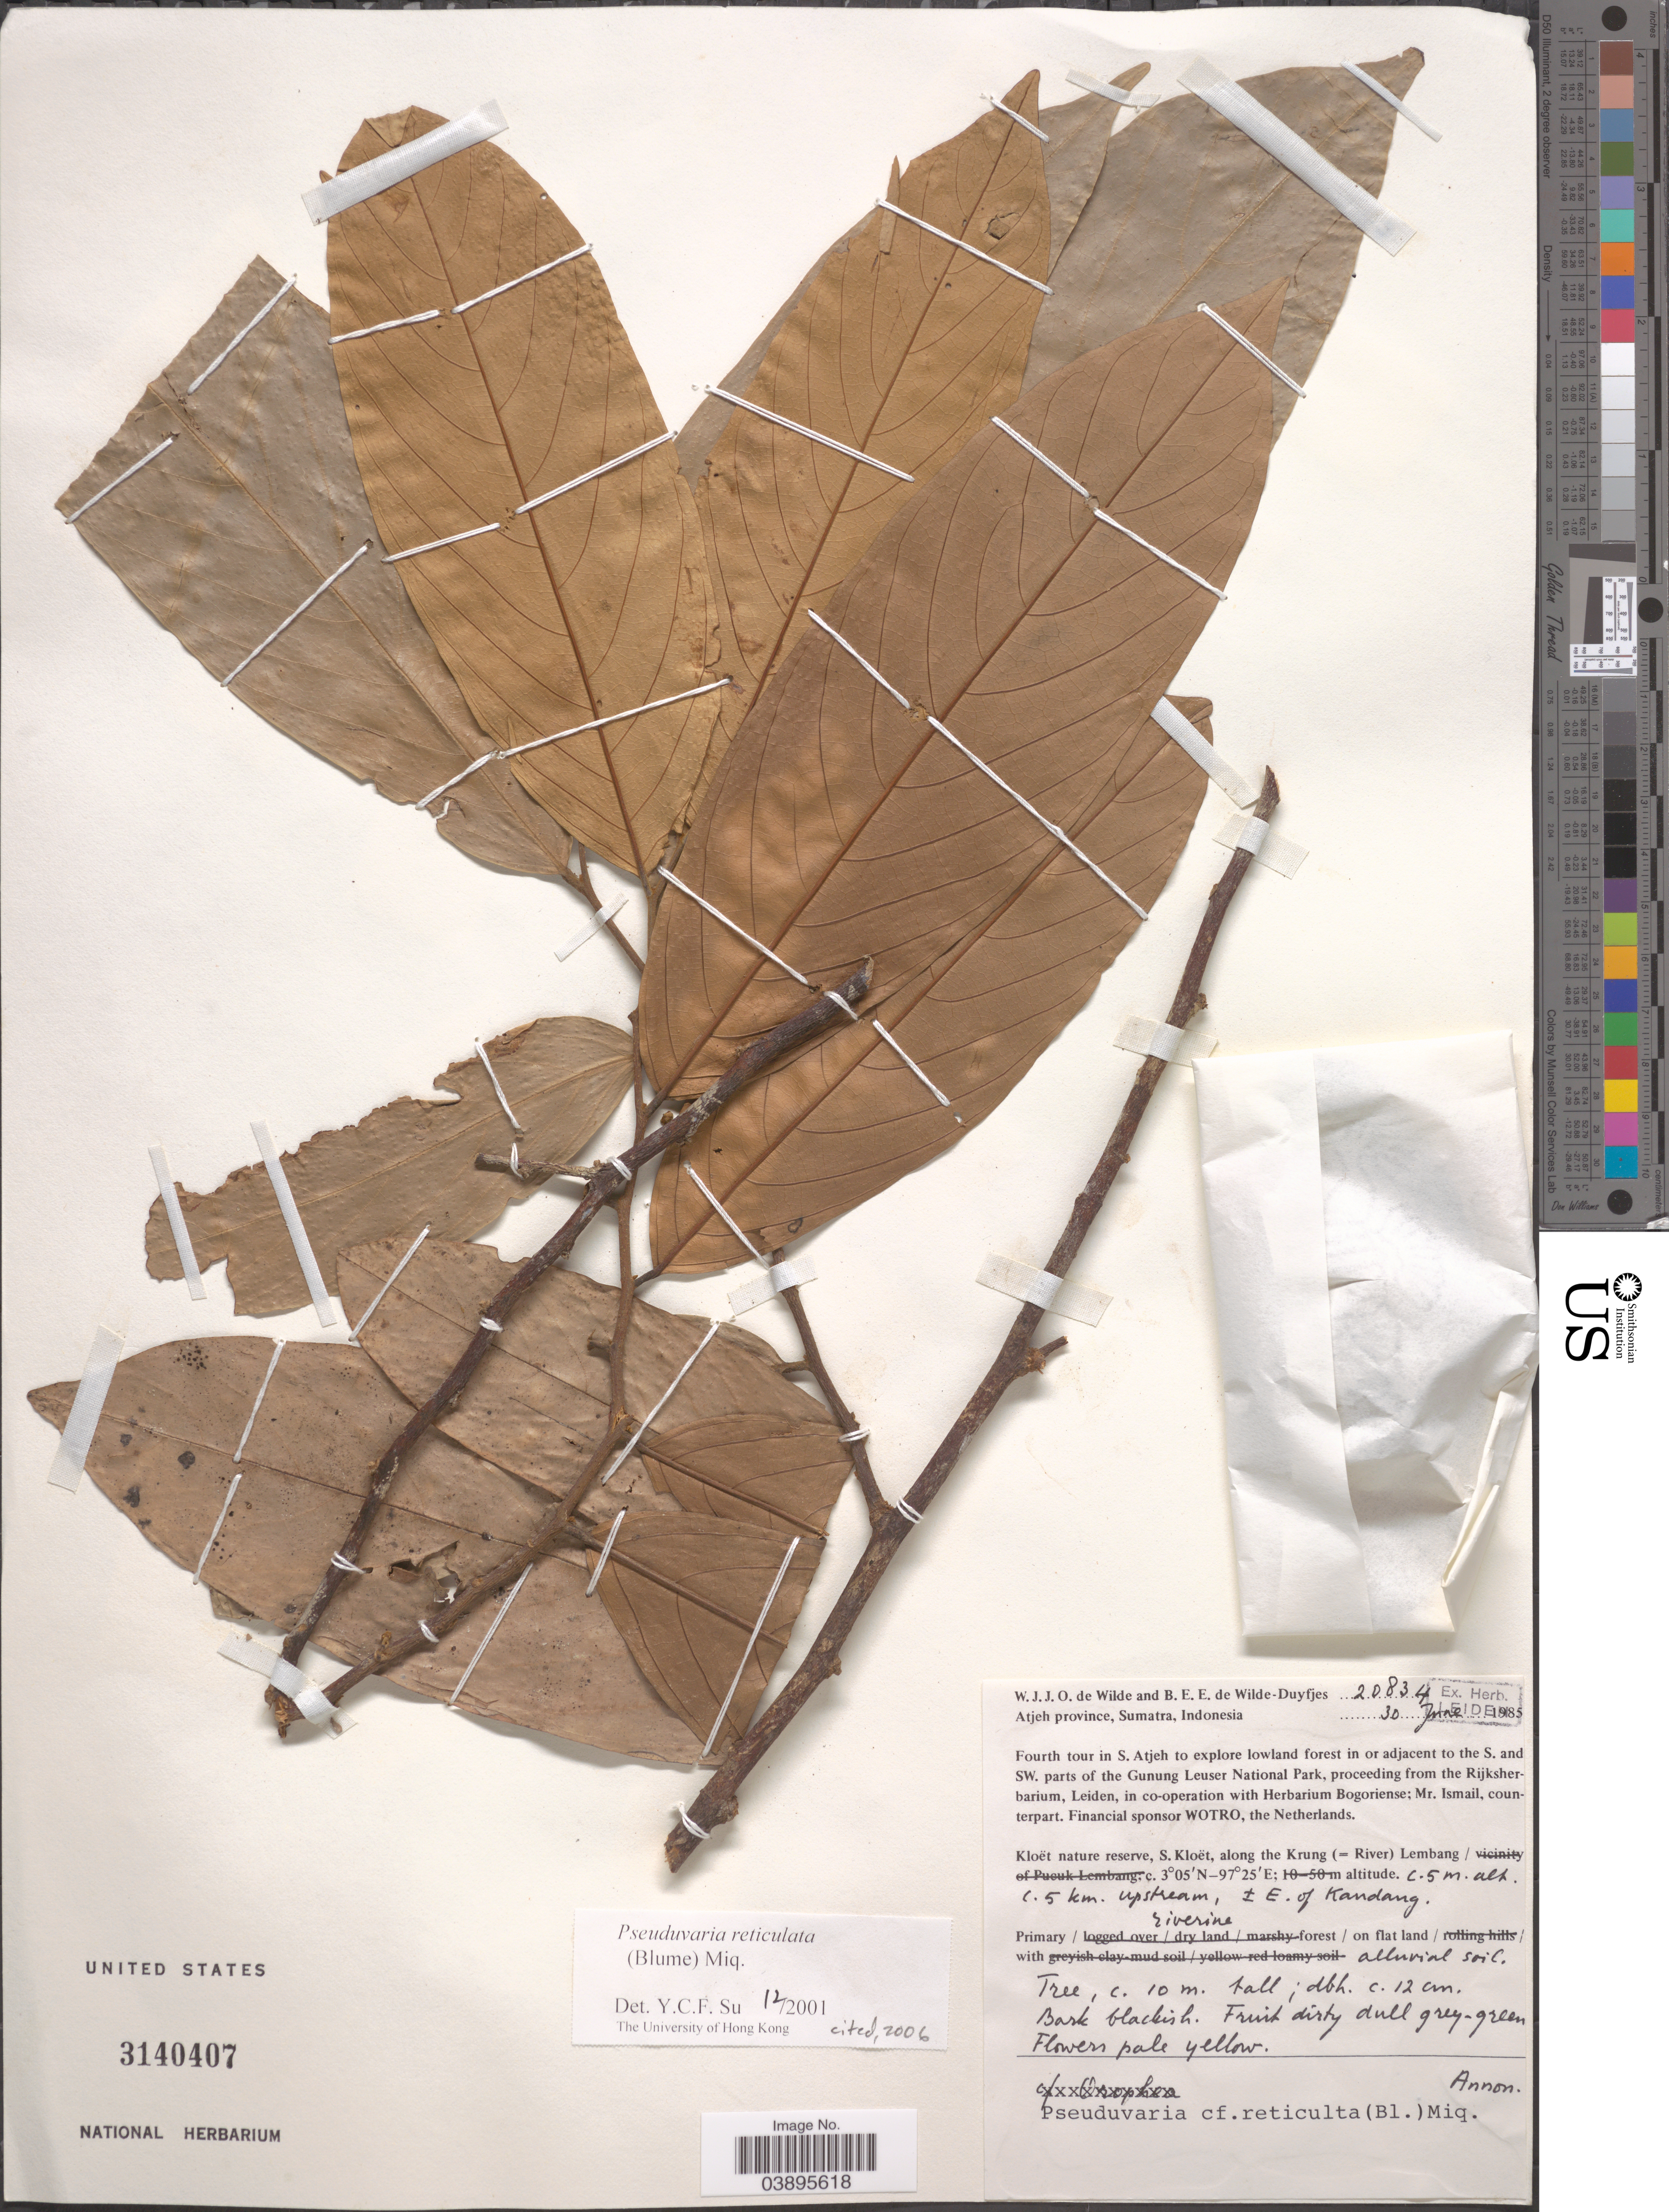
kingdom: Plantae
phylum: Tracheophyta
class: Magnoliopsida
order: Magnoliales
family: Annonaceae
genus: Pseuduvaria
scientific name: Pseuduvaria reticulata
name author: (Blume) Miq.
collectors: W. J. de Wilde & B. E. de Wilde-Duyfjes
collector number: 20834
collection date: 1985-06-30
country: Indonesia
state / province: Sumatra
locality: Atjeh province, Sumatra. In S. Atjeh to explore lowland forest in or adjacent to the S. and SW. parts of the Gunung Leuser National Park. Kloët nature reserve, S. Kloët, along the Krung (= River) Lembang, c. 5 km. upstream, ± E. of Kandang.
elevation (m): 5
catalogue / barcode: US 3140407